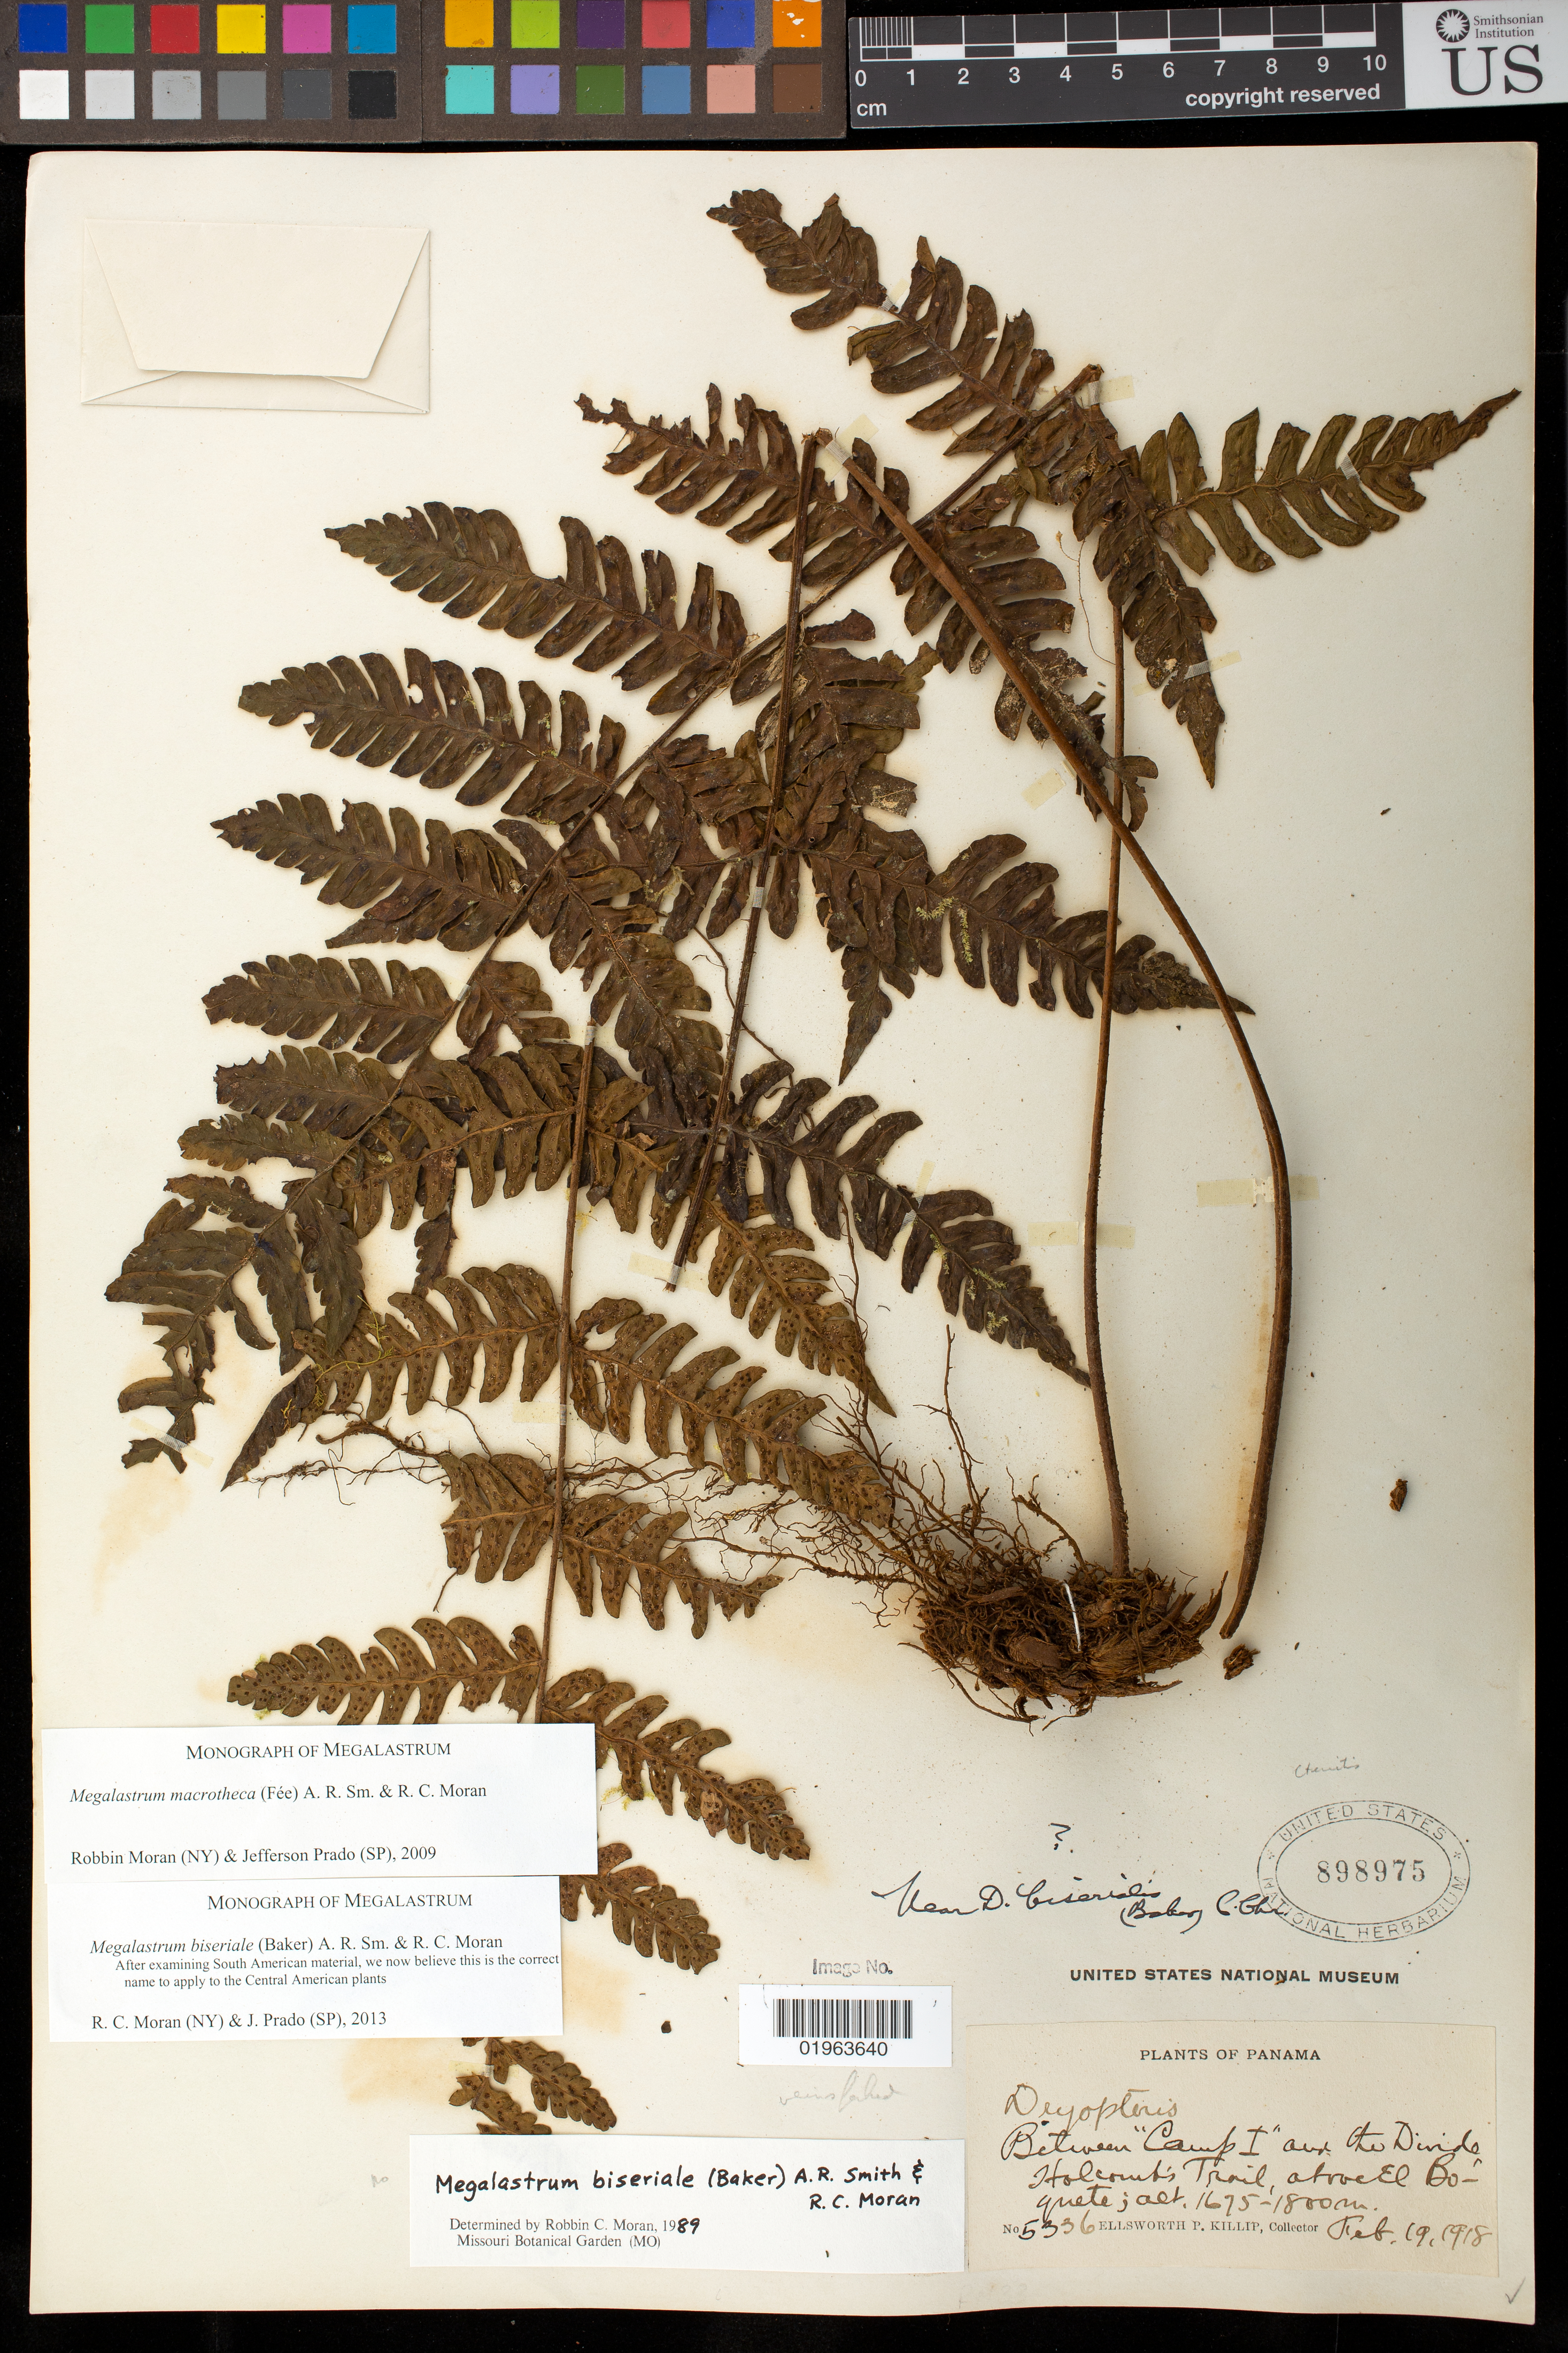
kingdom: Plantae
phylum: Tracheophyta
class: Polypodiopsida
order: Polypodiales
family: Dryopteridaceae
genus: Megalastrum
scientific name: Megalastrum biseriale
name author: (Baker) A.R. Sm. & R.C. Moran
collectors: E. P. Killip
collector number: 5336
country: Panama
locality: Between Camp I and the Divide, Holcomb's Trail, above El Boquete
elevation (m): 1675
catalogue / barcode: US 898975